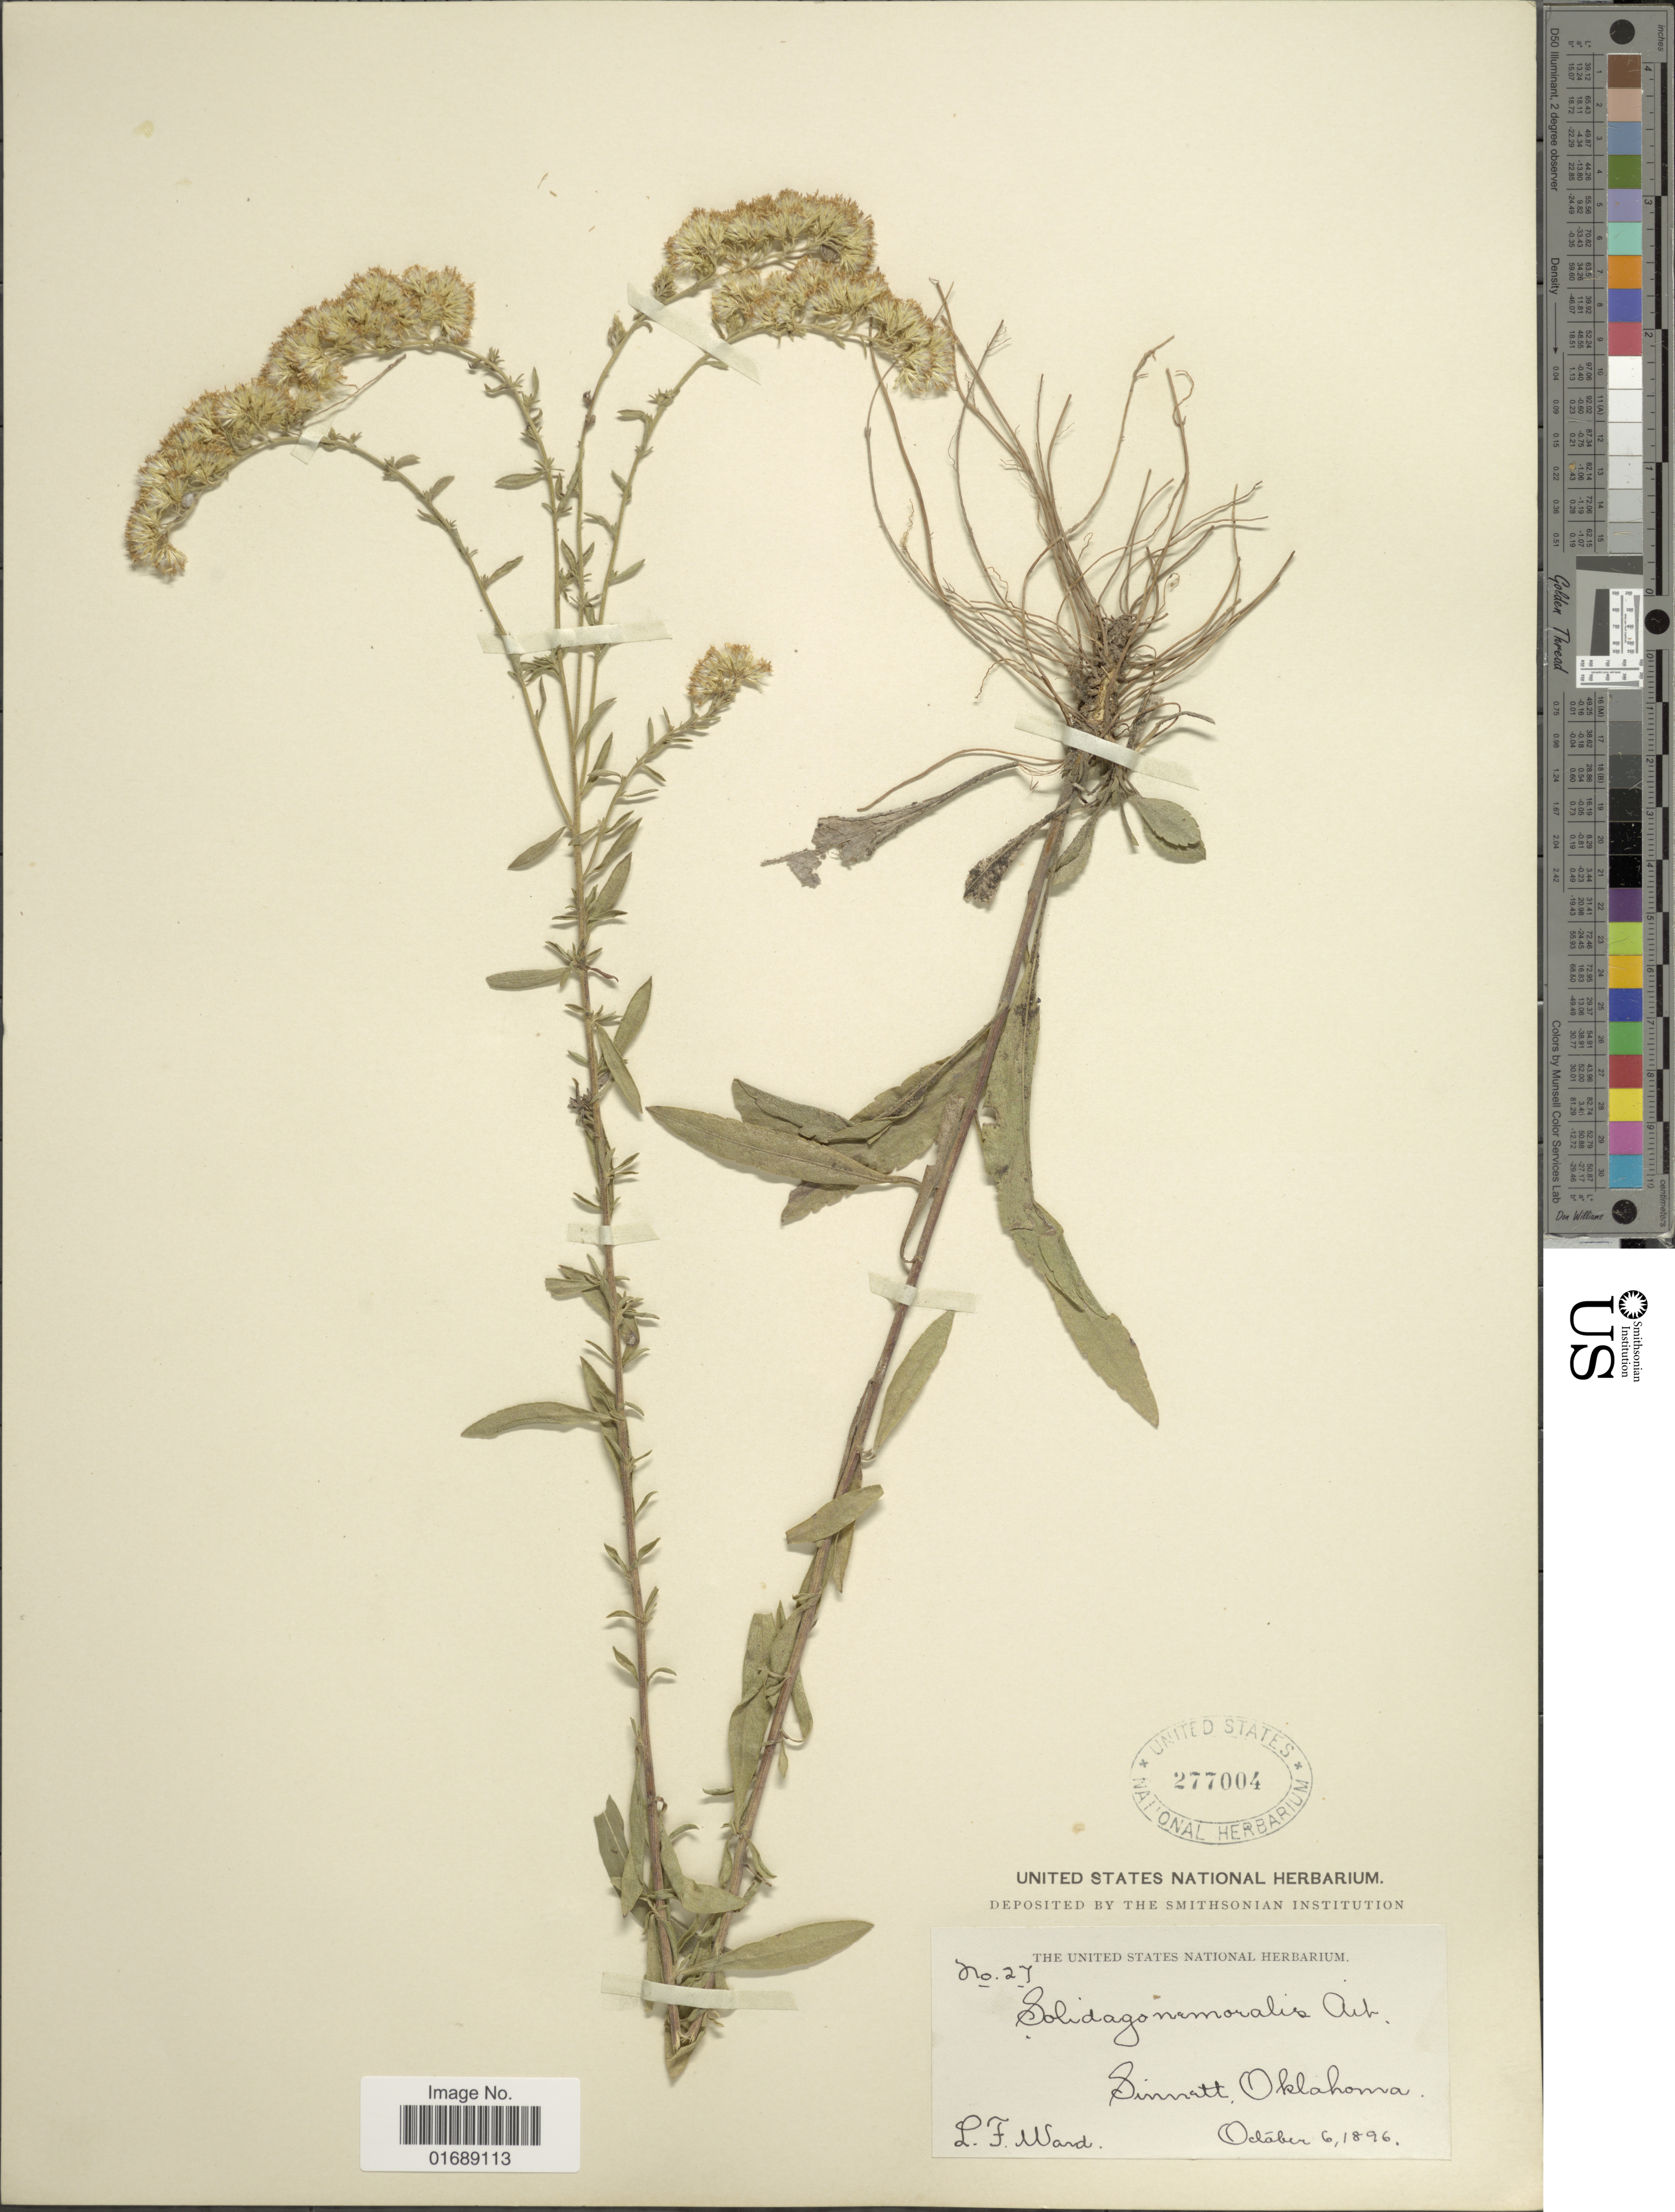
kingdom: Plantae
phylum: Tracheophyta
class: Magnoliopsida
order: Asterales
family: Asteraceae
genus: Solidago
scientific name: Solidago nemoralis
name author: Aiton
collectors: L. Ward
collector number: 27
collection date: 1896-10-06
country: United States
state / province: Oklahoma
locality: Sinnatt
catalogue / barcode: US 277004